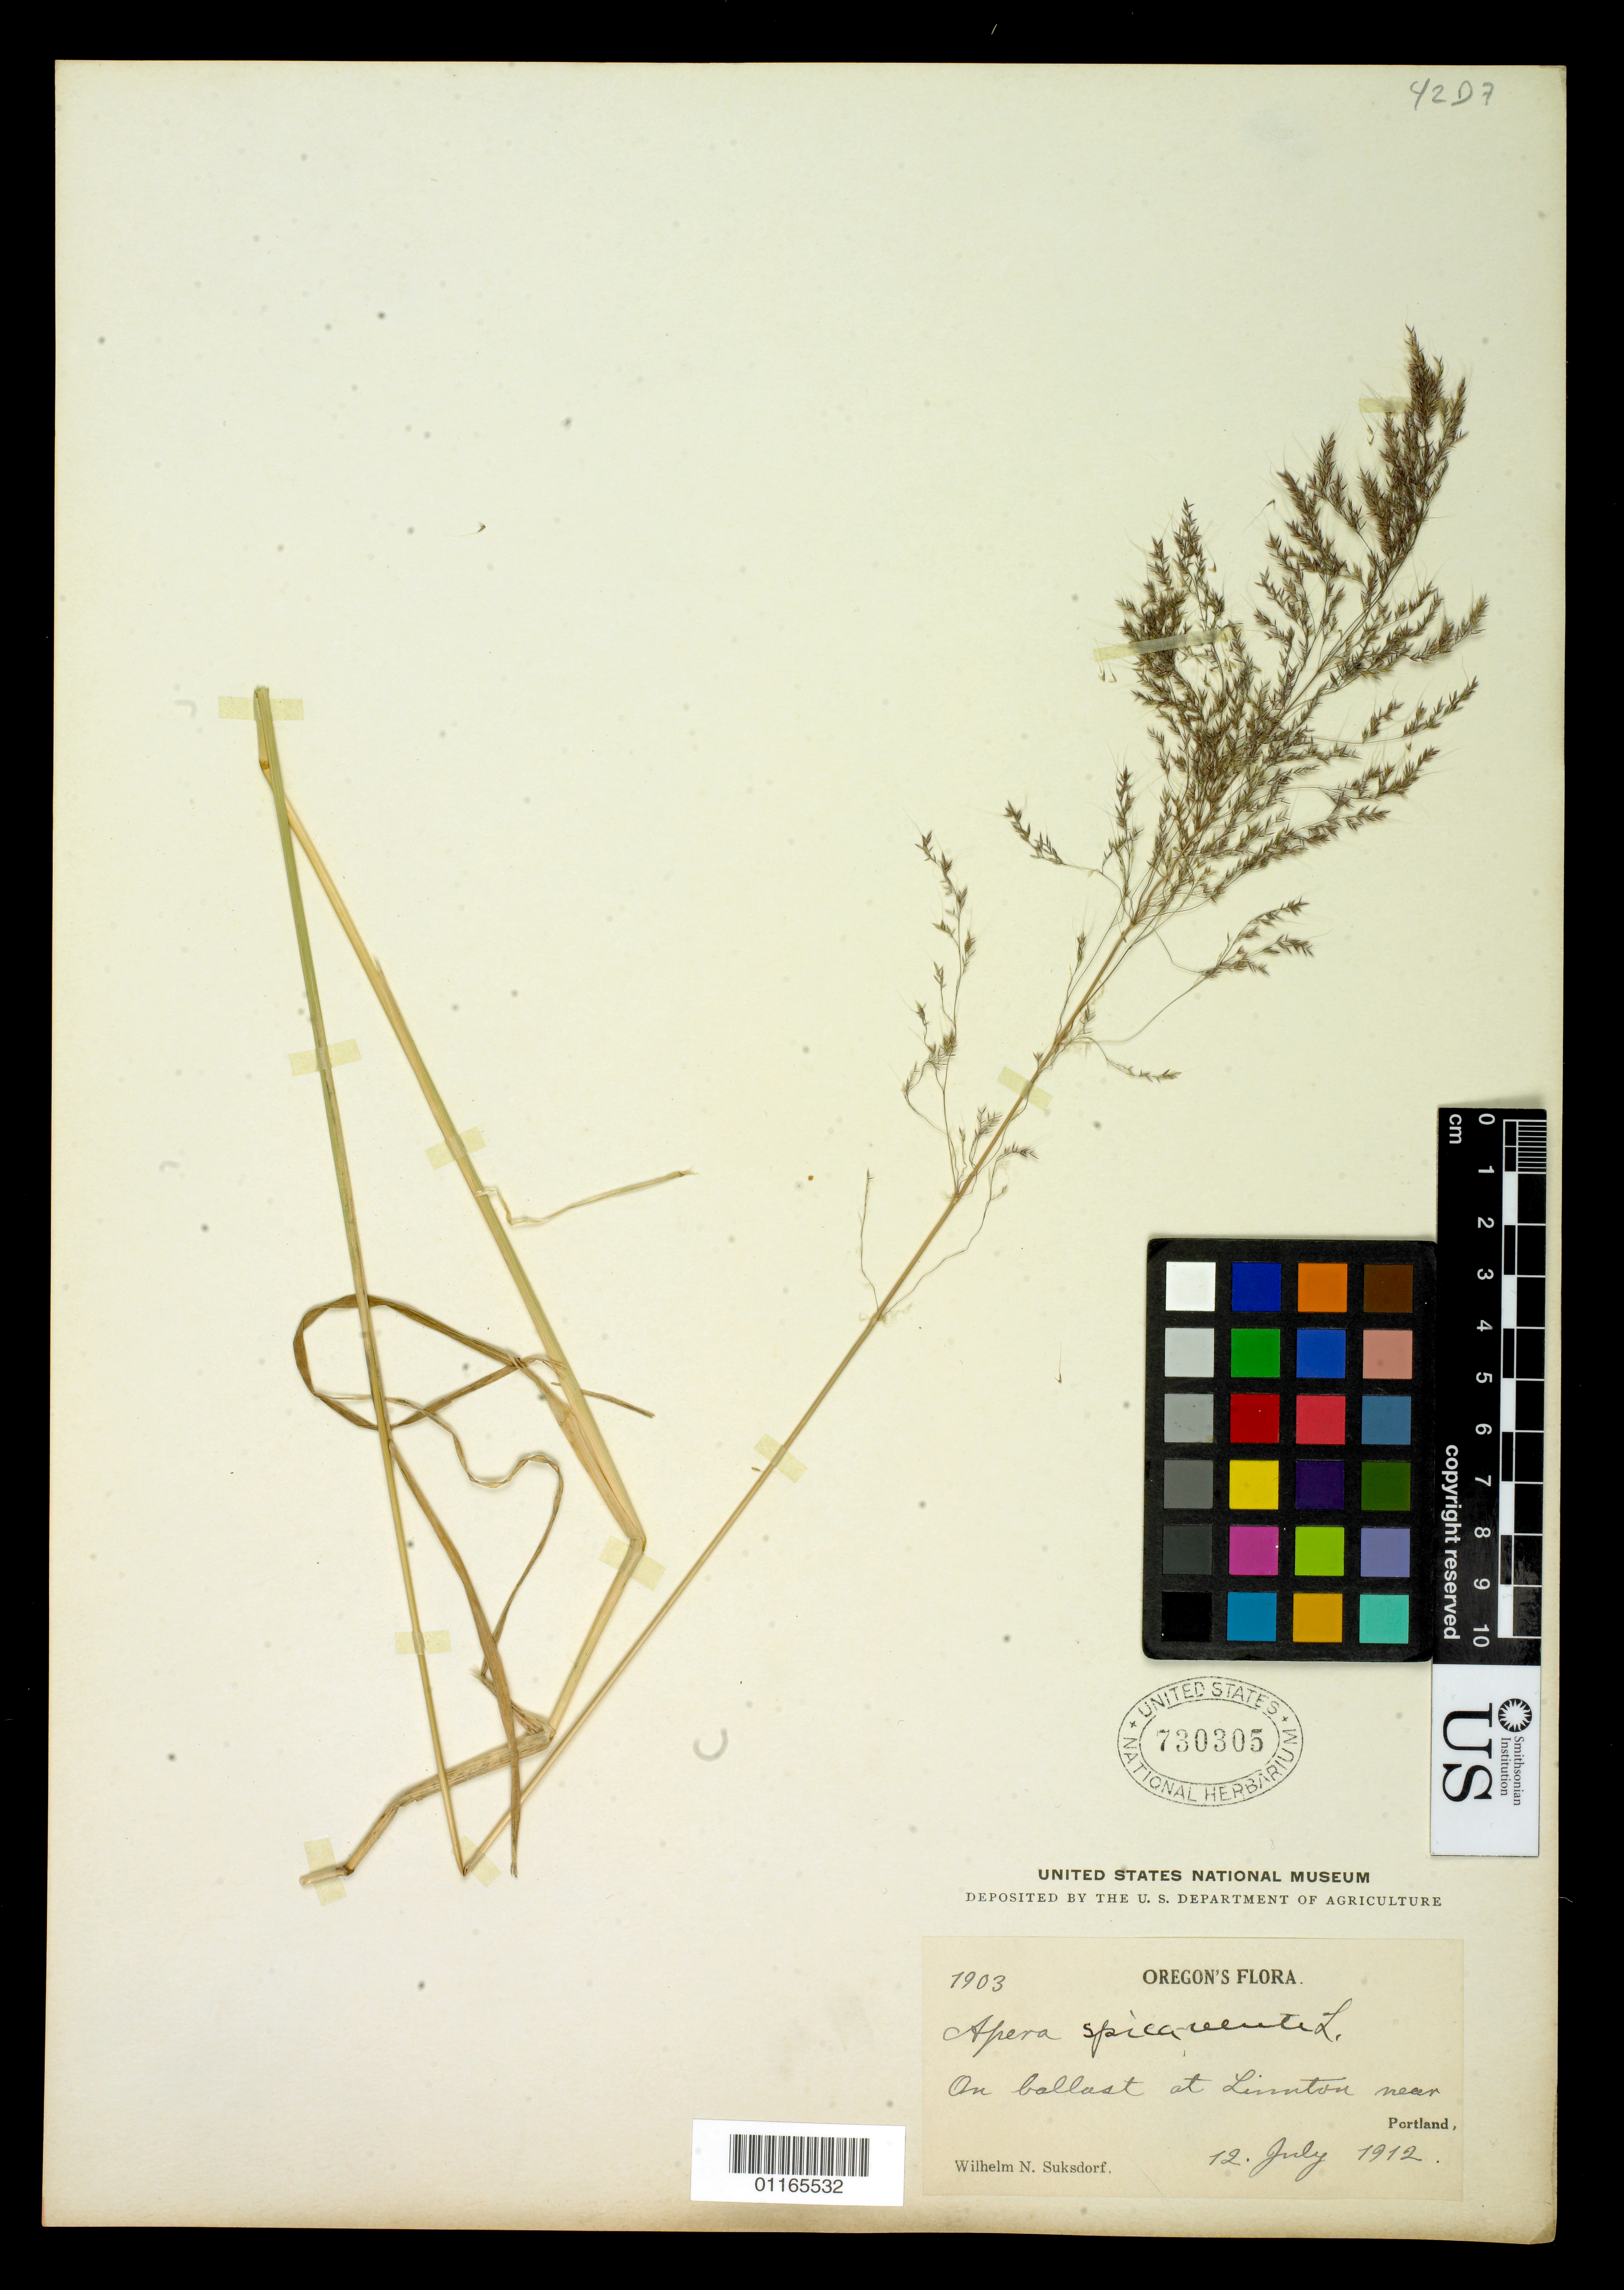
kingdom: Plantae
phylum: Tracheophyta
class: Liliopsida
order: Poales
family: Poaceae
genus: Apera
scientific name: Apera spica-venti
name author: (L.) P. Beauv.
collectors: W. N. Suksdorf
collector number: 1903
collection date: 1912-07-12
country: United States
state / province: Oregon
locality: On ballast at Linnton near Portland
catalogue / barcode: US 730305